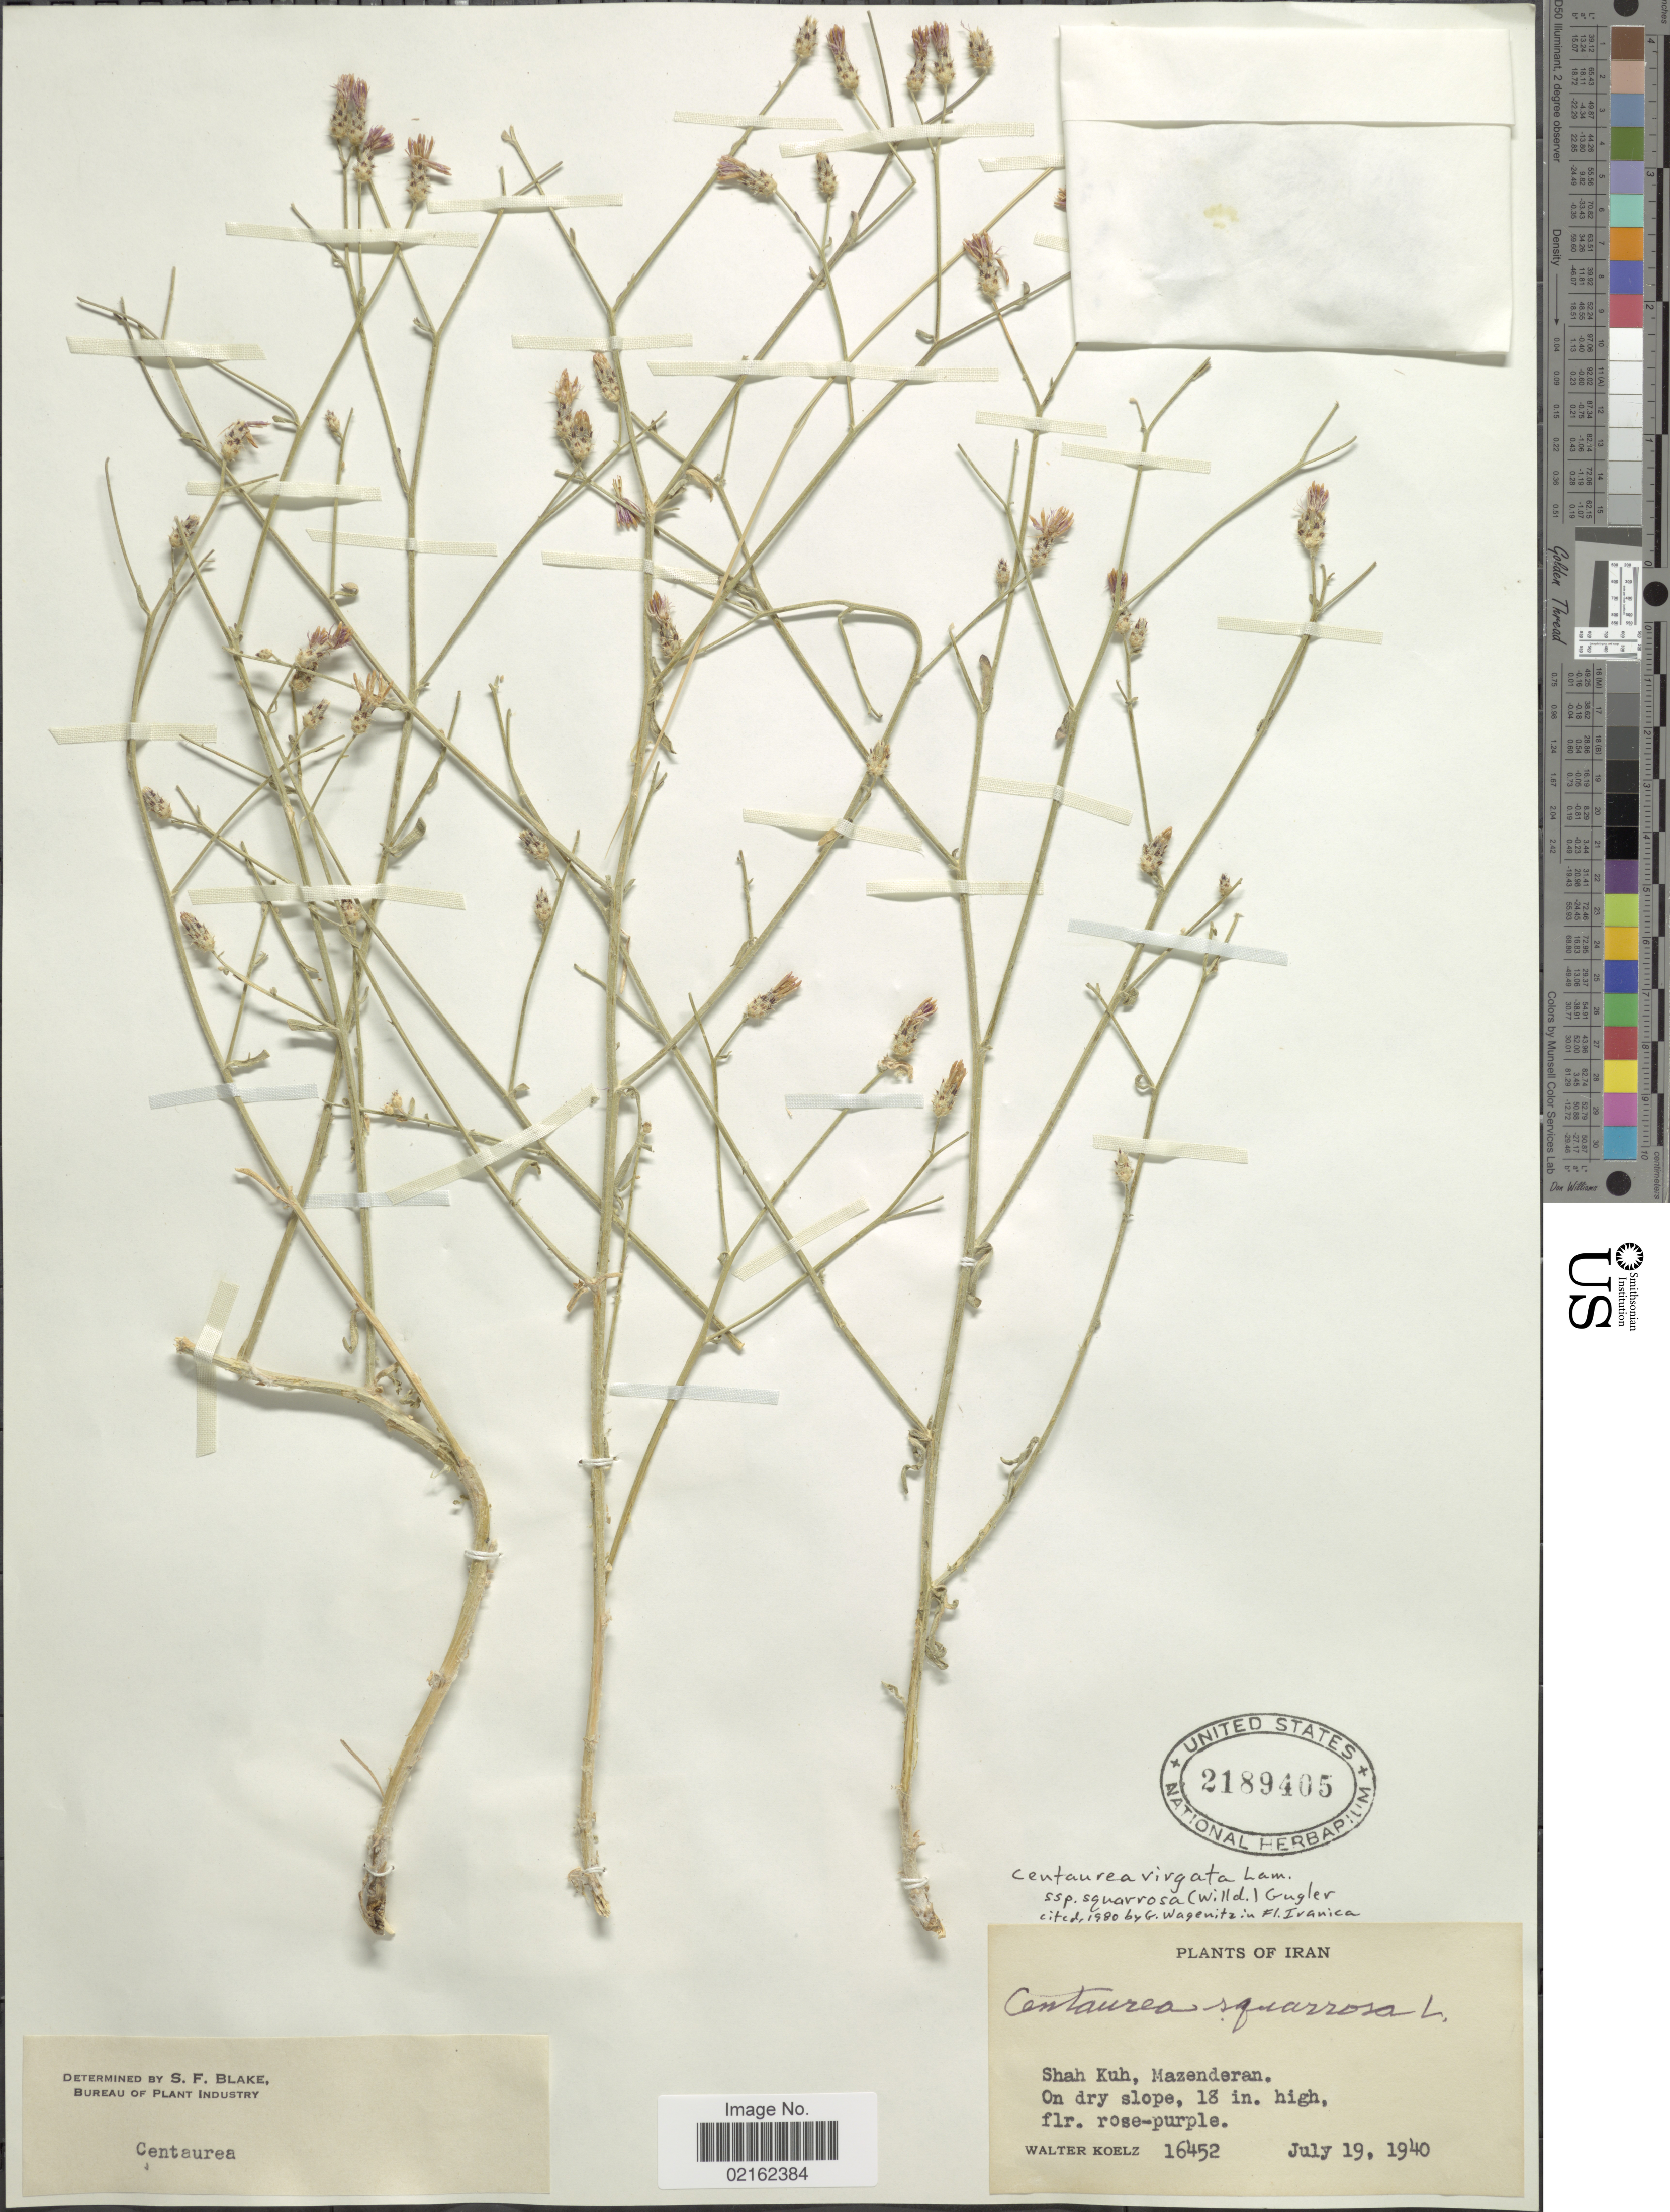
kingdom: Plantae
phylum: Tracheophyta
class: Magnoliopsida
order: Asterales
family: Asteraceae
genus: Centaurea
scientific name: Centaurea virgata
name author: Lam.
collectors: W. N. Koelz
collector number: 16452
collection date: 1940-07-19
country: Iran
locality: Shah Kuh, Mazenderan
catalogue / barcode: US 2189405